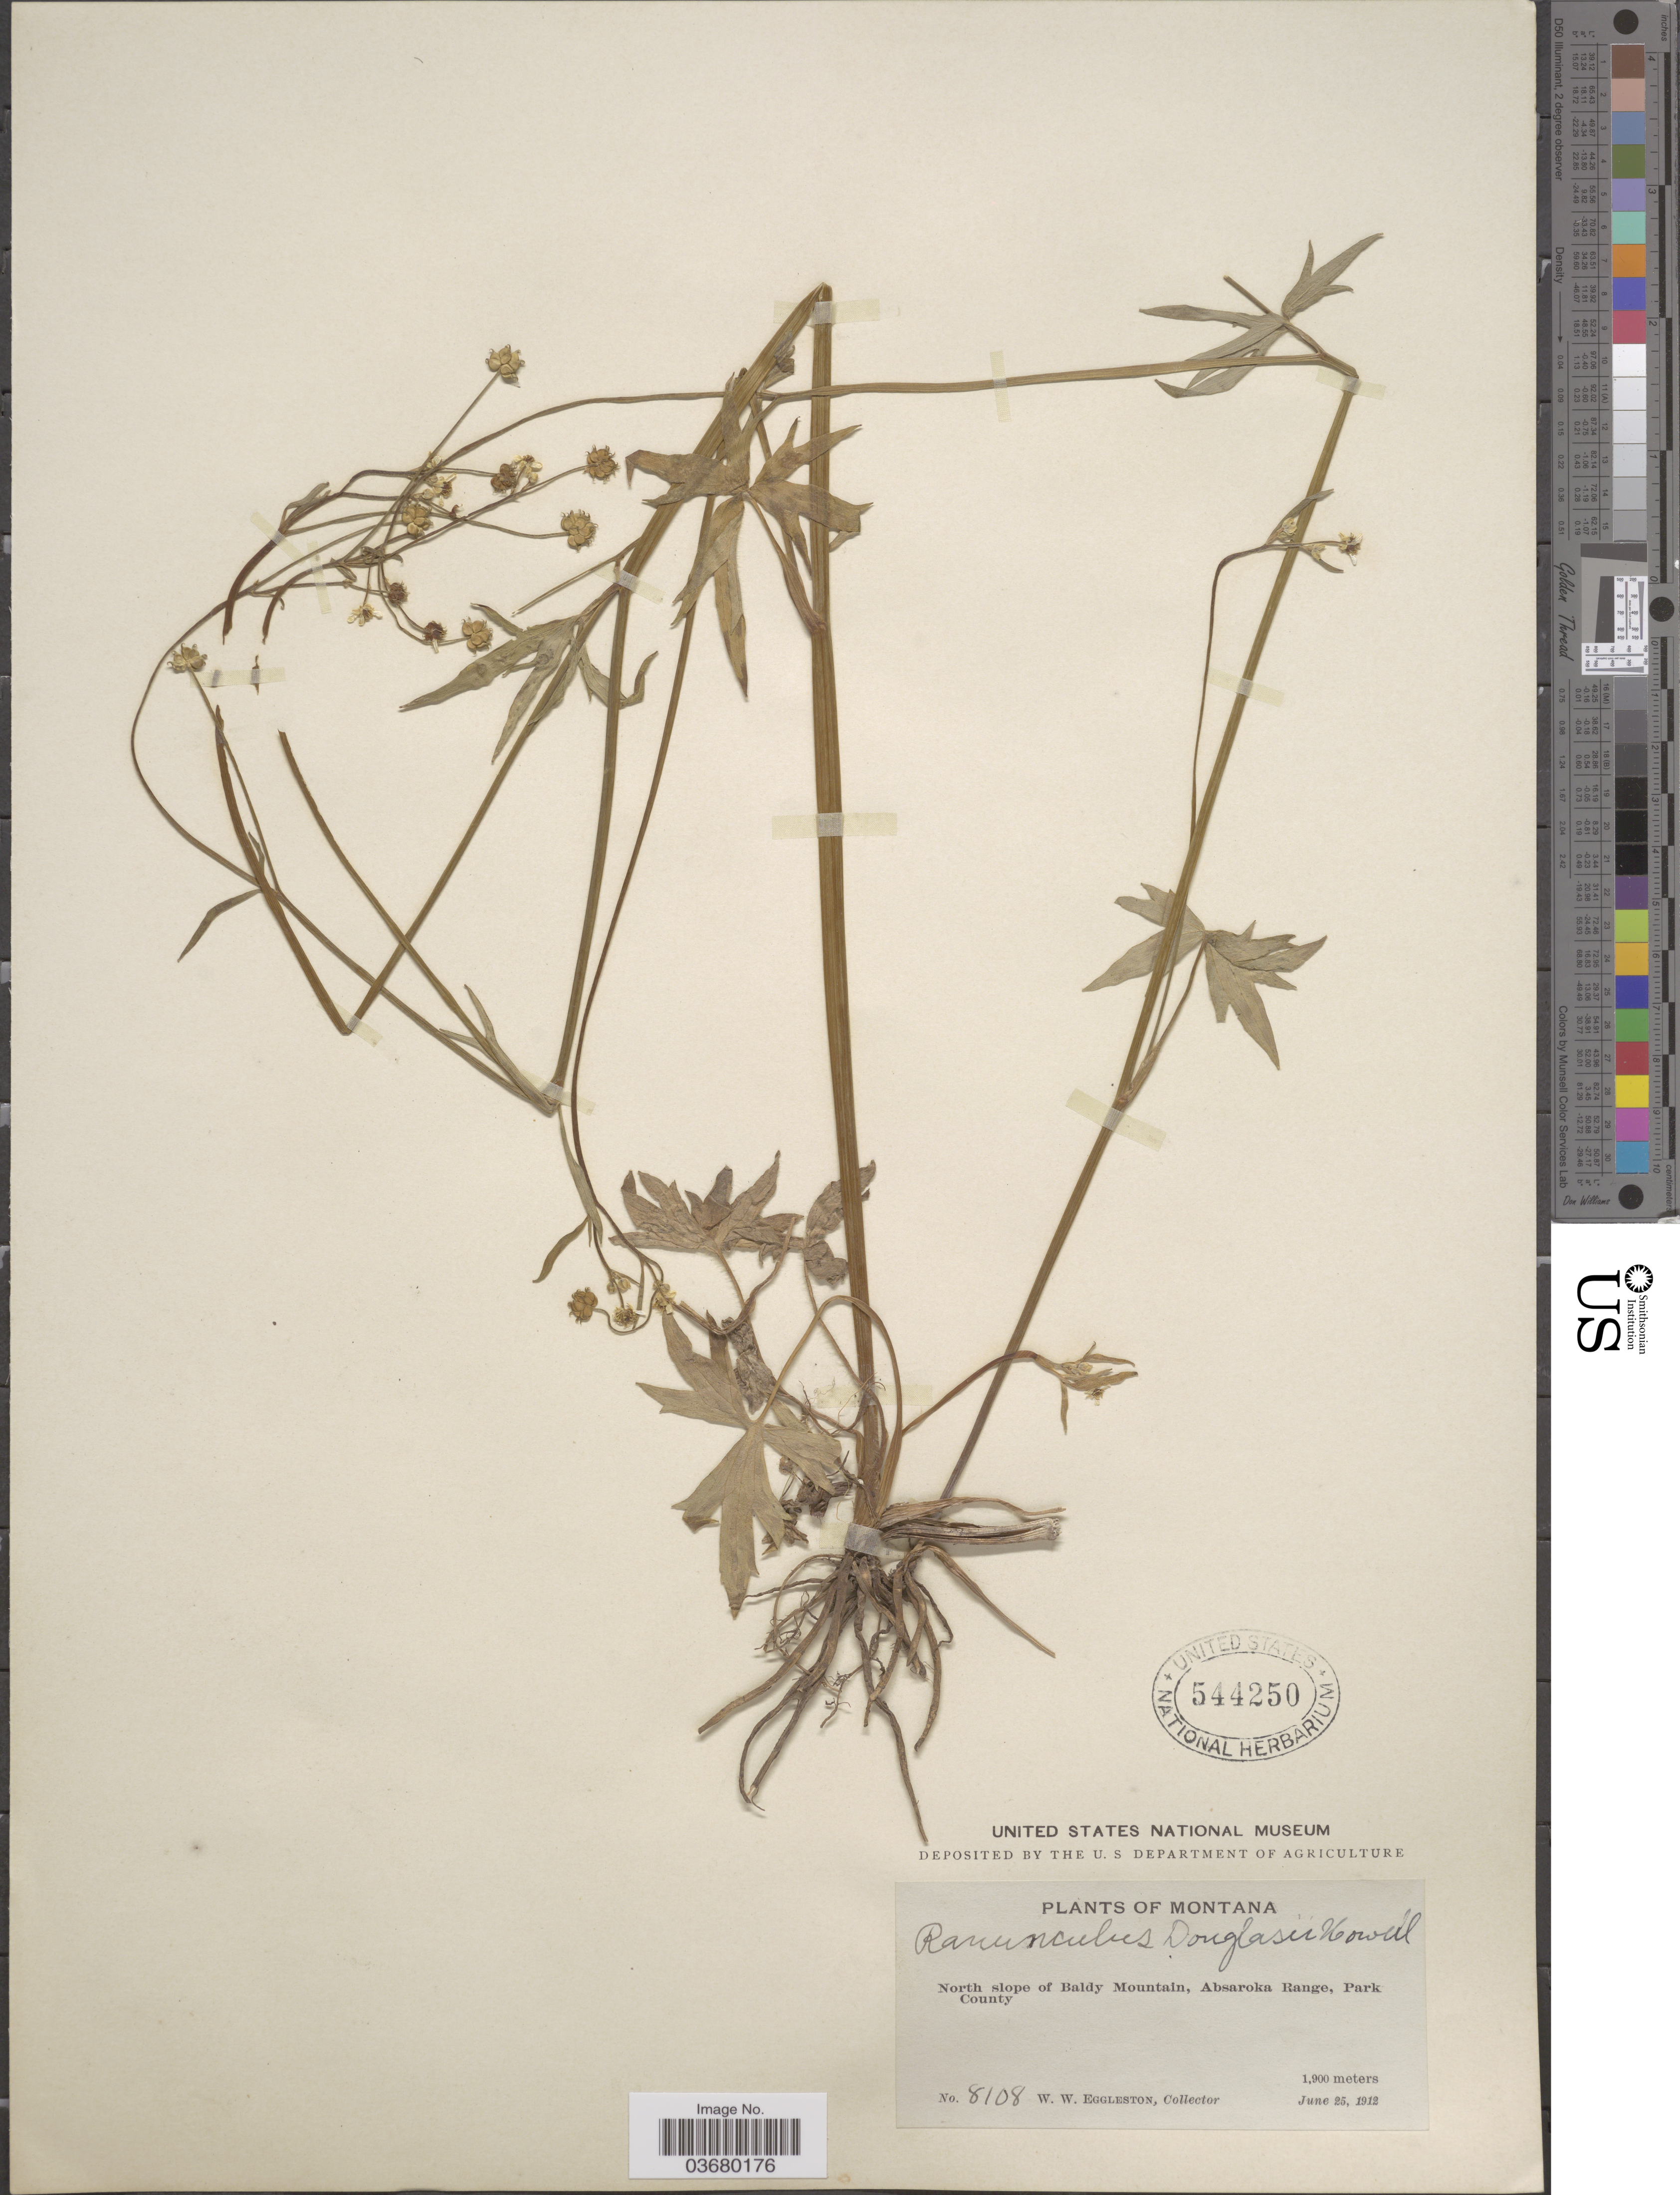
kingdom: Plantae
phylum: Tracheophyta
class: Magnoliopsida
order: Ranunculales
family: Ranunculaceae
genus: Ranunculus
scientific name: Ranunculus bongardii var. tenellus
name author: (A. Gray) Greene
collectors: W. W. Eggleston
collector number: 8108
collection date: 1912-06-25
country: United States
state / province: Montana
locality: North slope of Baldy Mountain, Absaroka Range, Park County.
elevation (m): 1900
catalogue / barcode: US 544250